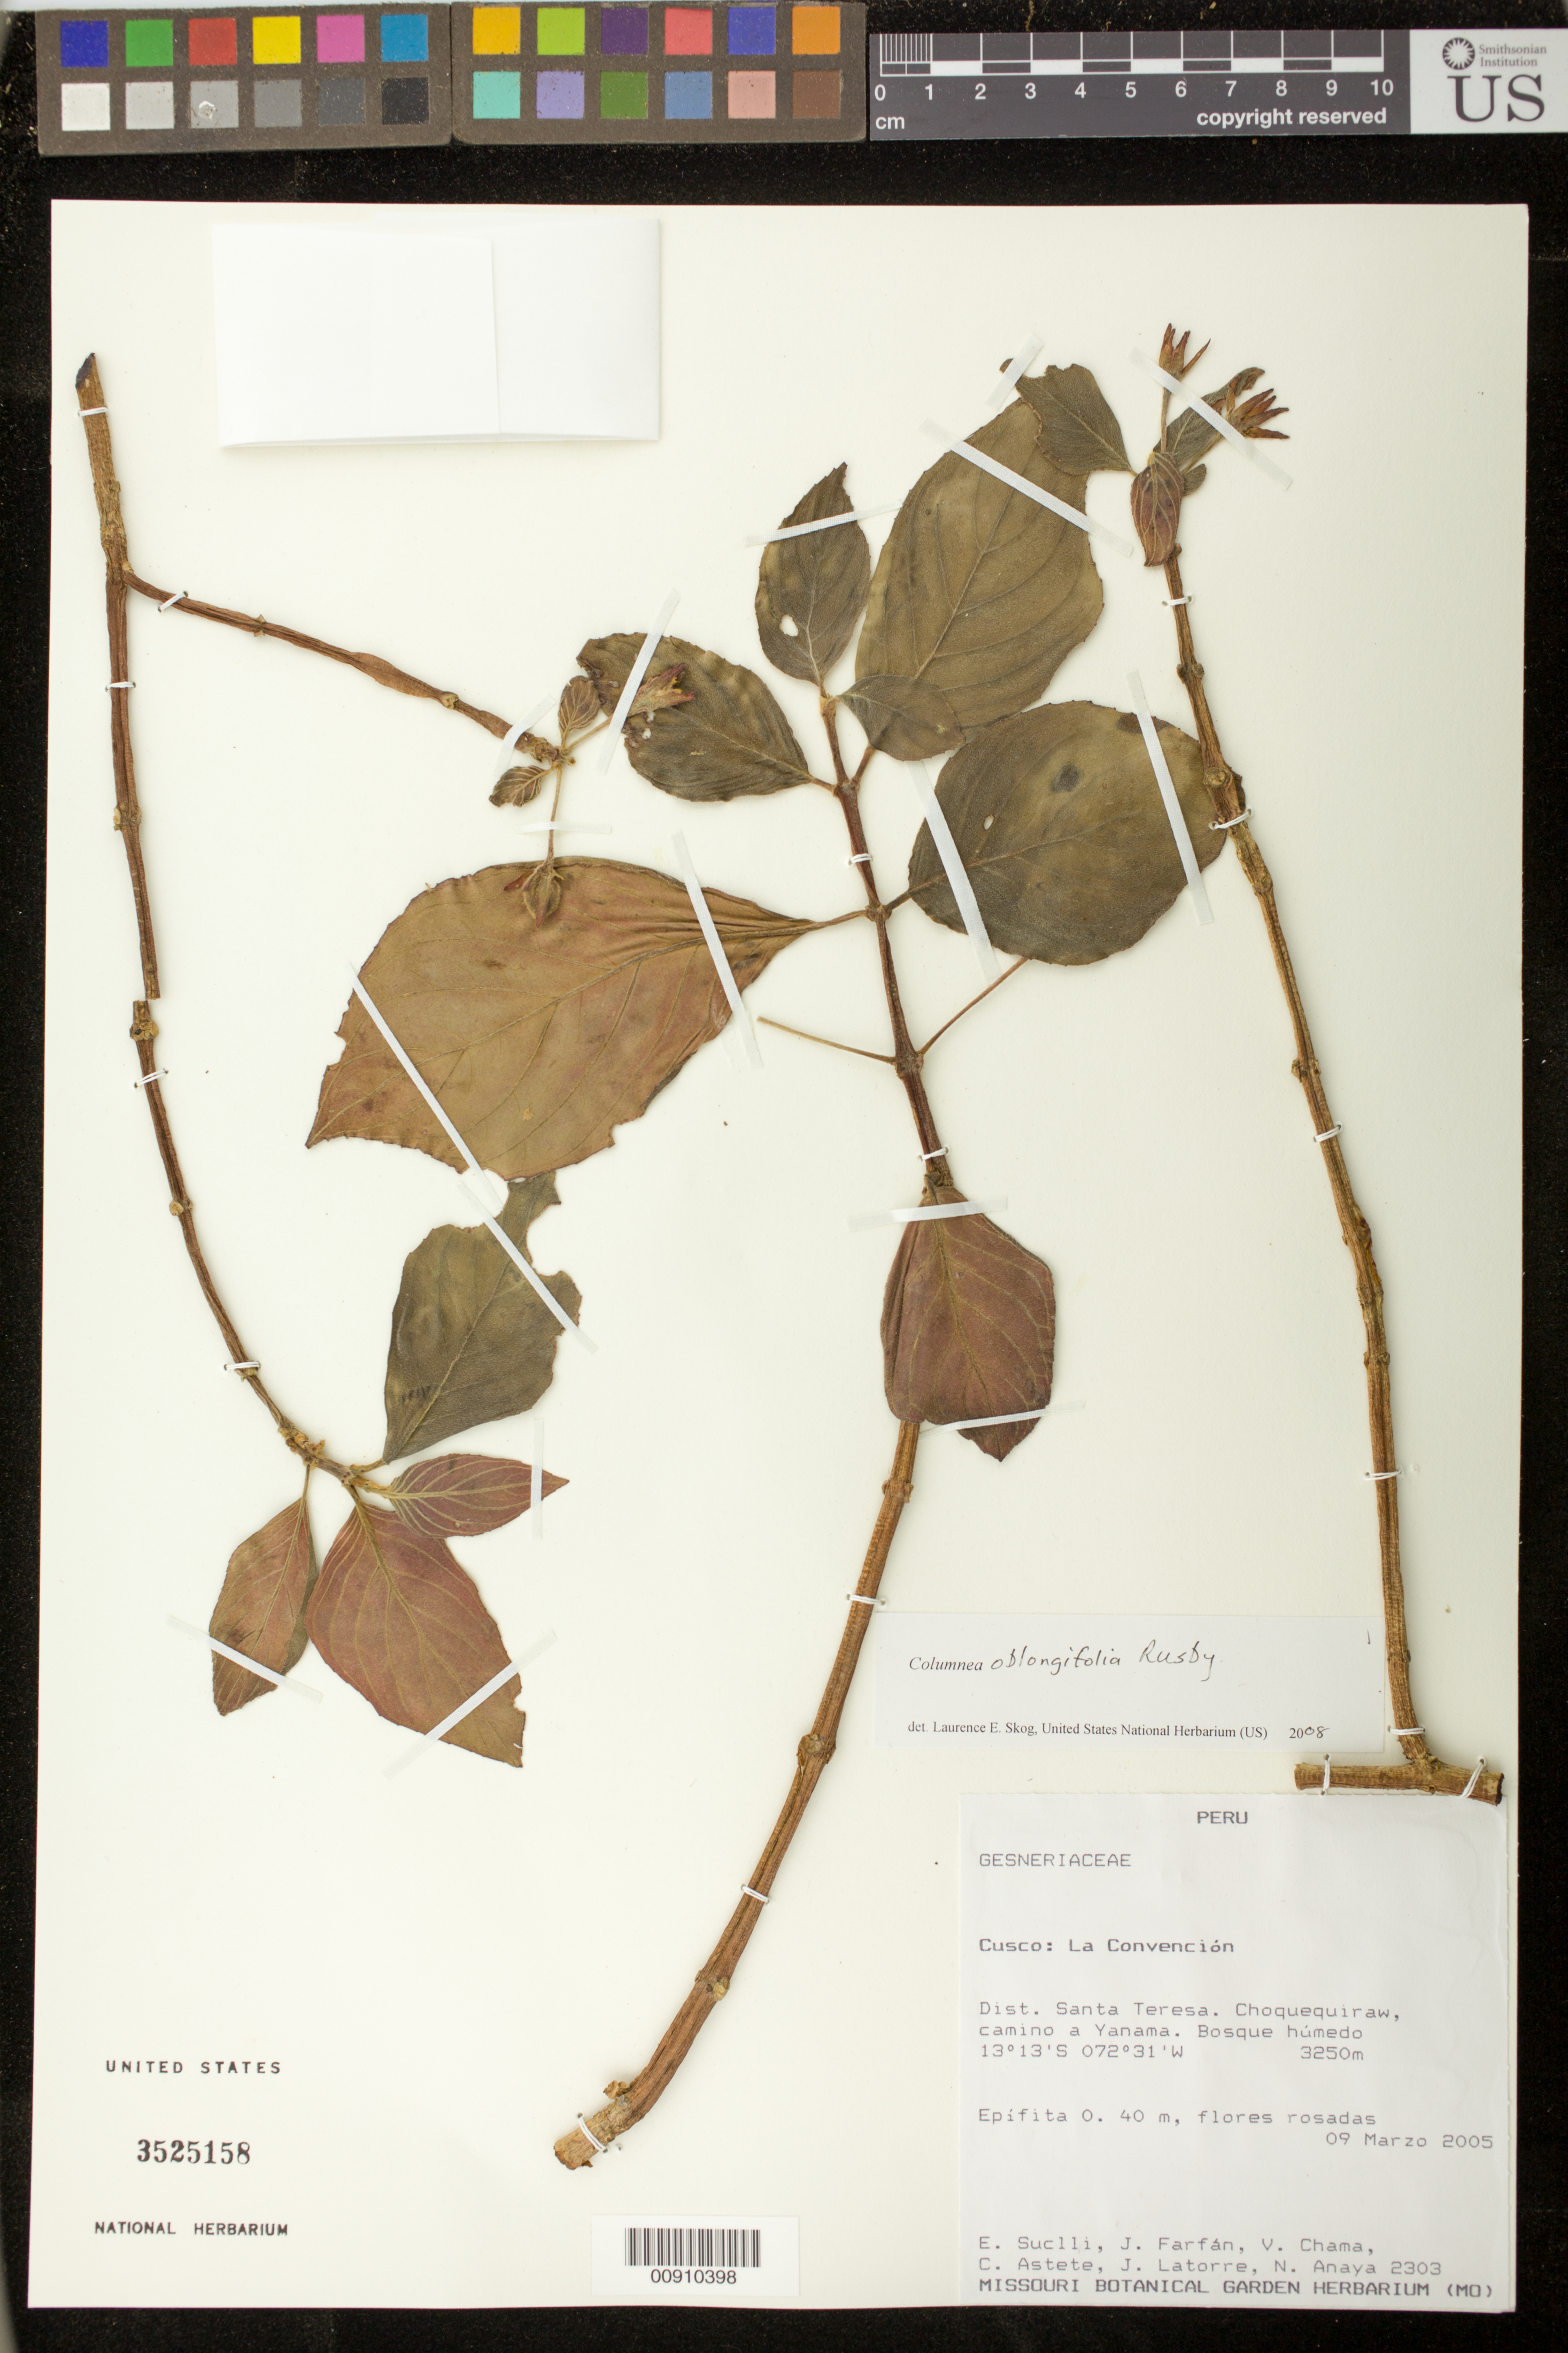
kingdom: Plantae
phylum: Tracheophyta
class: Magnoliopsida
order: Lamiales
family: Gesneriaceae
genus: Columnea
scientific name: Columnea oblongifolia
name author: Rusby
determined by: Skog, Laurence E.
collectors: E. Suclli & et al.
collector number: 2303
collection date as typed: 09 Mar 2005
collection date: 2005-03-09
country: Peru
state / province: Cusco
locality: Cusco: La Convención. Dist. Santa Teresa. Choquequiraw, camino a Yanama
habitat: Bosque húmedo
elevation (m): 3250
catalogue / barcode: US 3525158